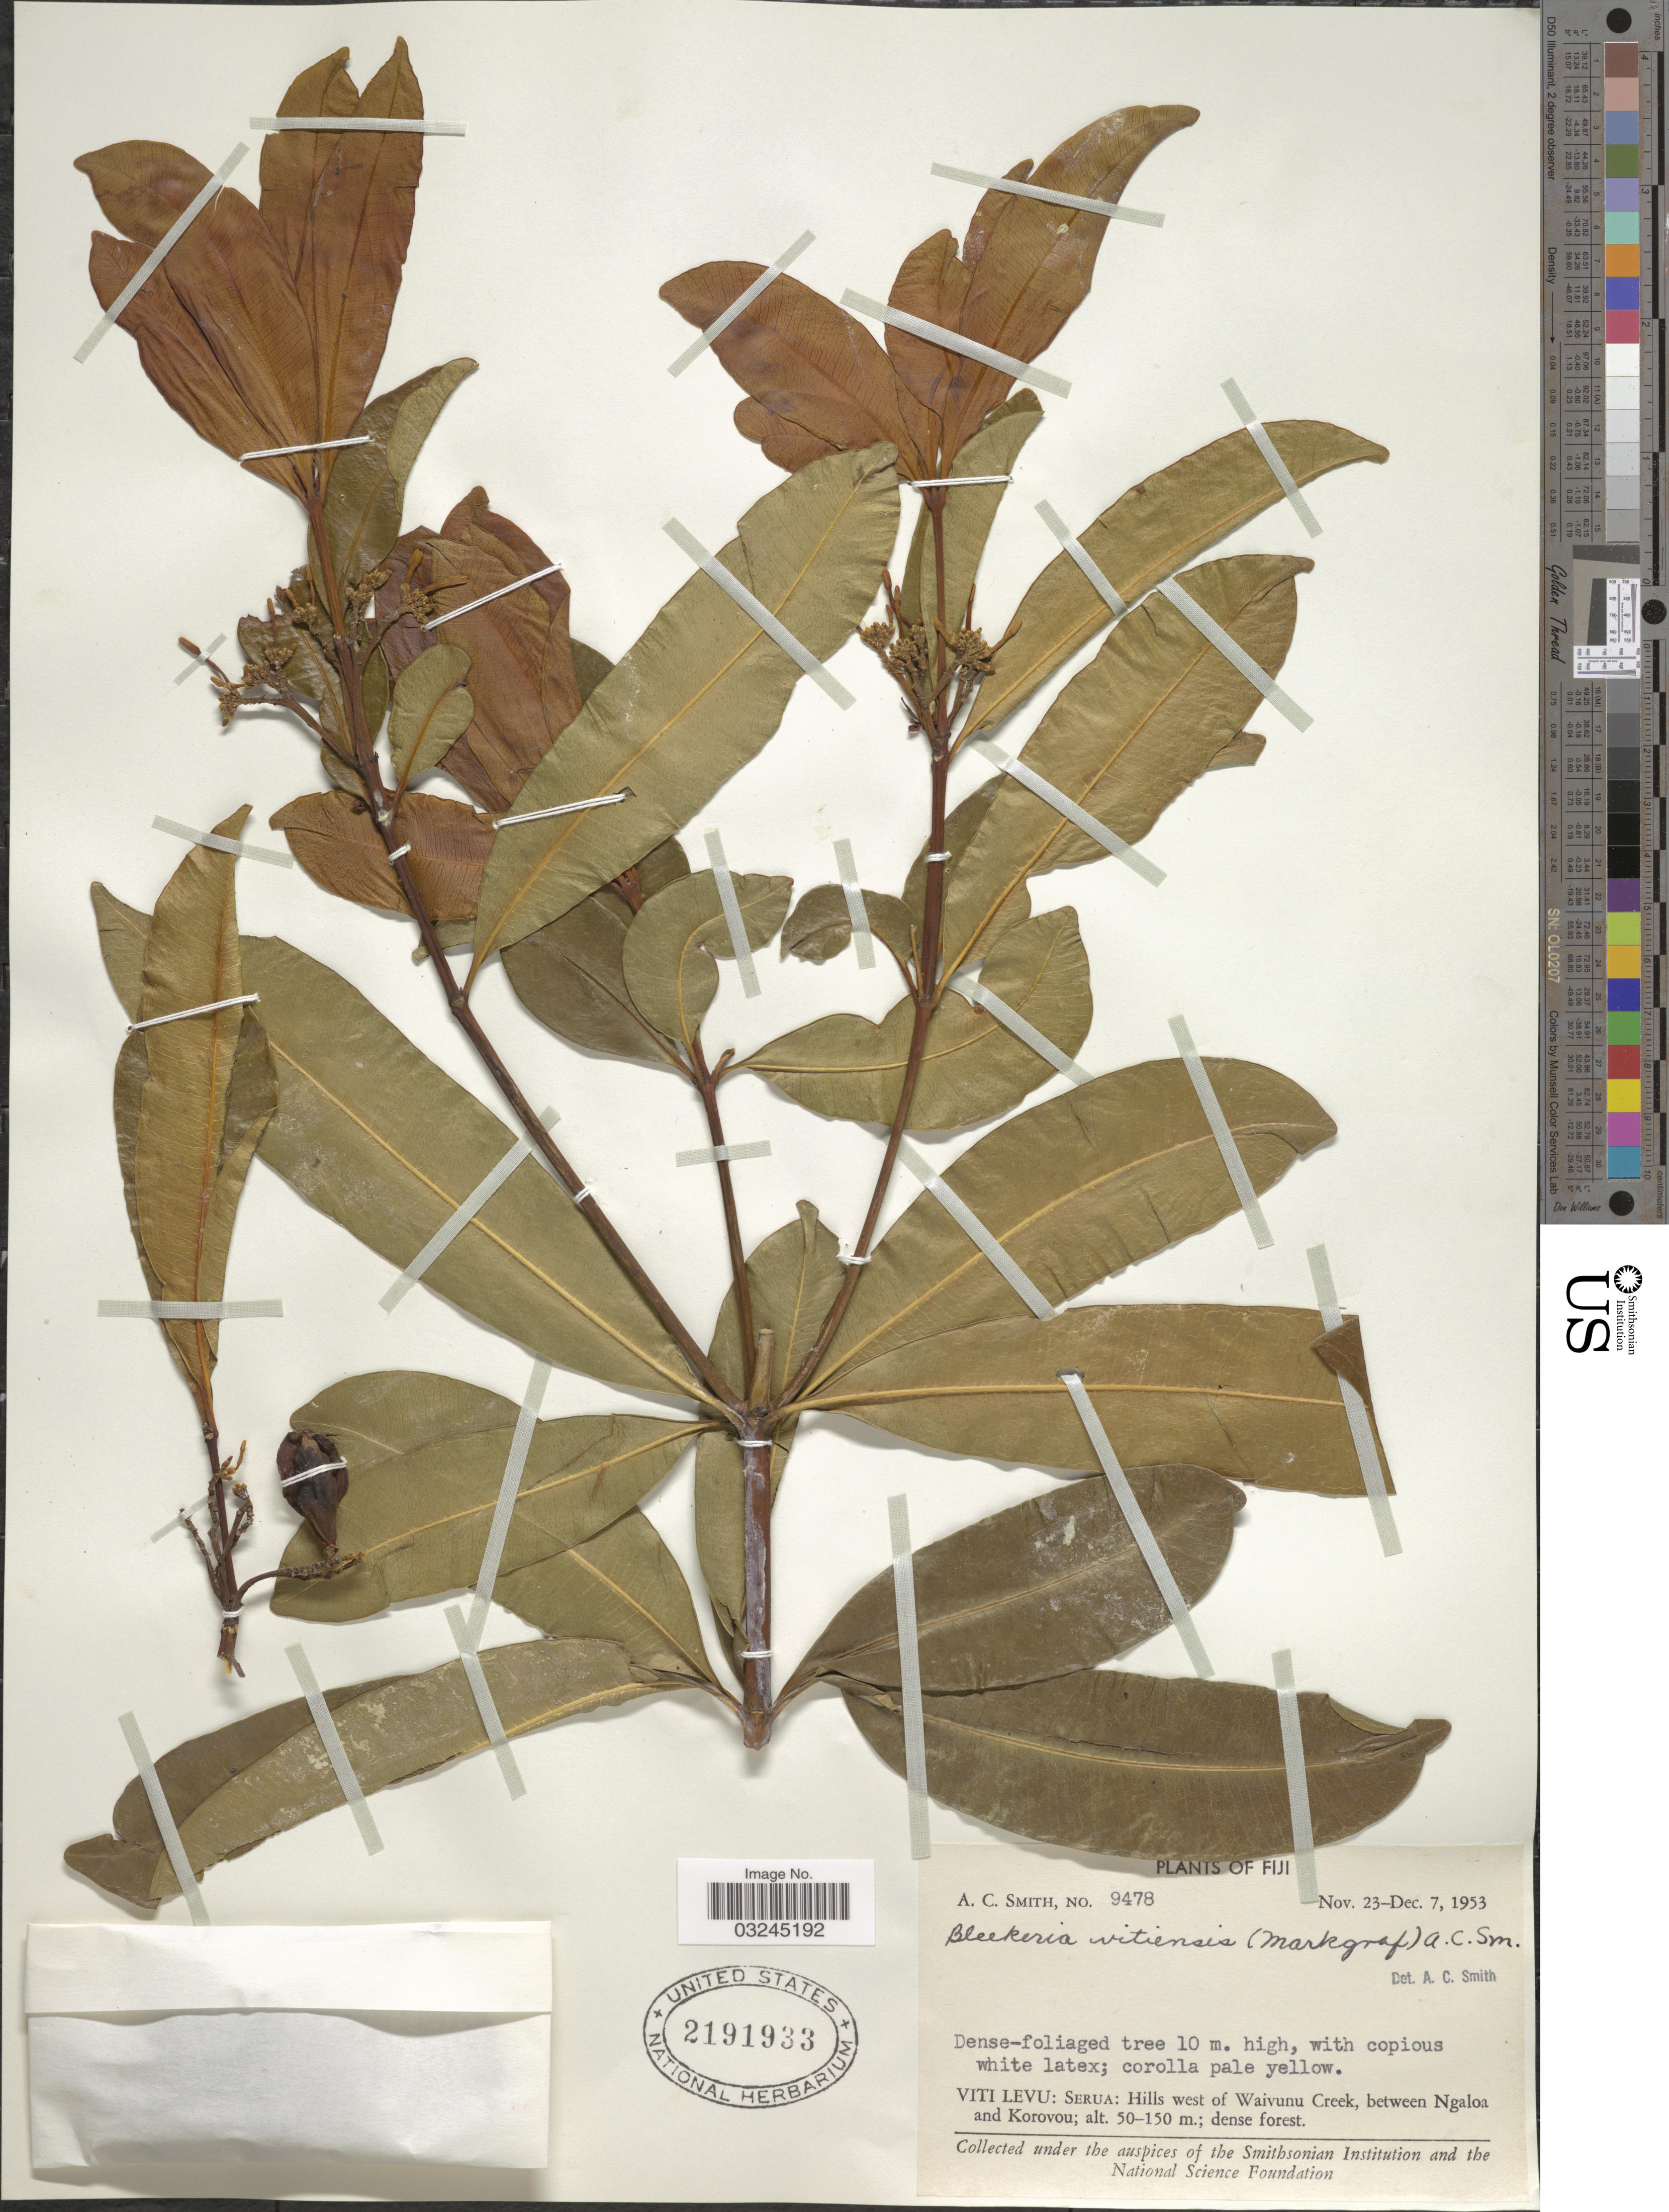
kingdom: Plantae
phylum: Tracheophyta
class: Magnoliopsida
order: Gentianales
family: Apocynaceae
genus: Ochrosia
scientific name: Ochrosia vitiensis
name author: (Markgr.) Pichon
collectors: A. C. Smith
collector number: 9478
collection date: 1953-11-23/1953-12-07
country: Fiji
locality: Viti Levu: Serua: Hills west of Waivunu Creek, between Ngaloa and Korovou.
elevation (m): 50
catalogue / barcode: US 2191933